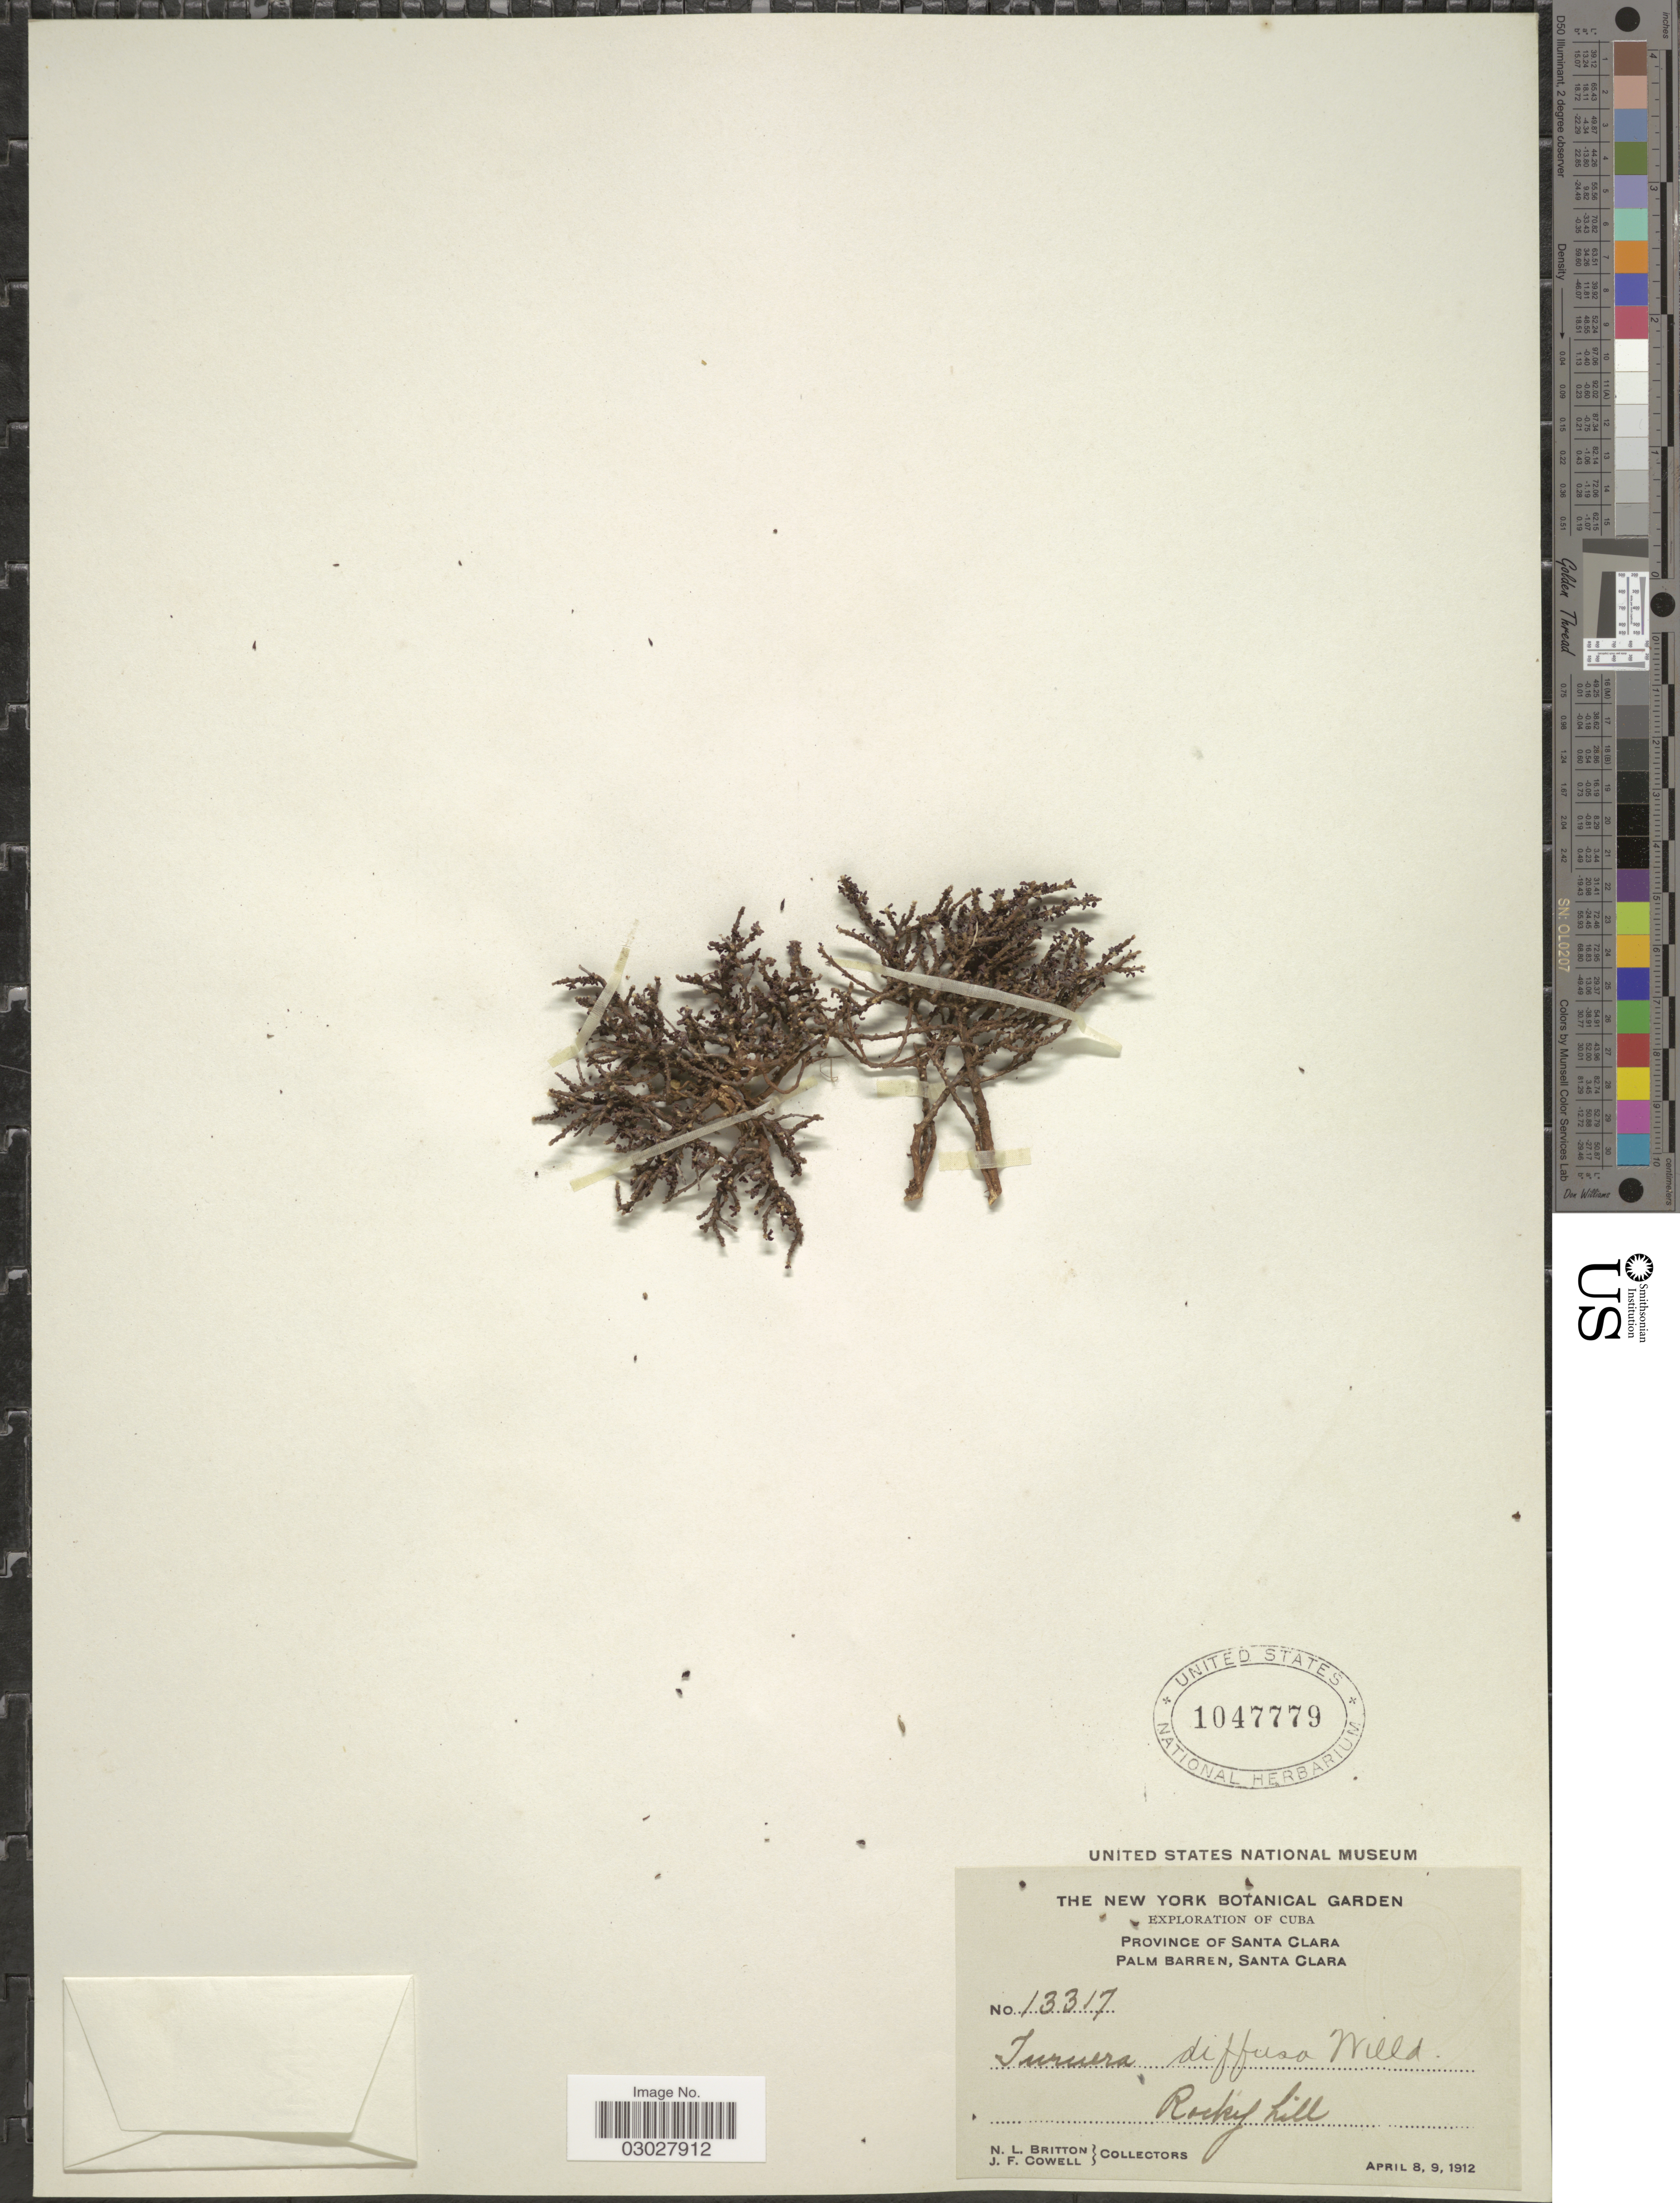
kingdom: Plantae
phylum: Tracheophyta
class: Magnoliopsida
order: Malpighiales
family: Turneraceae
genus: Turnera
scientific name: Turnera diffusa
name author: Willd. ex Schult.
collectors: N. Britton & J. F. Cowell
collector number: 13317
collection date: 1912-04-08/1912-04-09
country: Cuba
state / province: Las Villas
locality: Province of Santa Clara. Palm Barren, Santa Clara.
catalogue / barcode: US 1047779